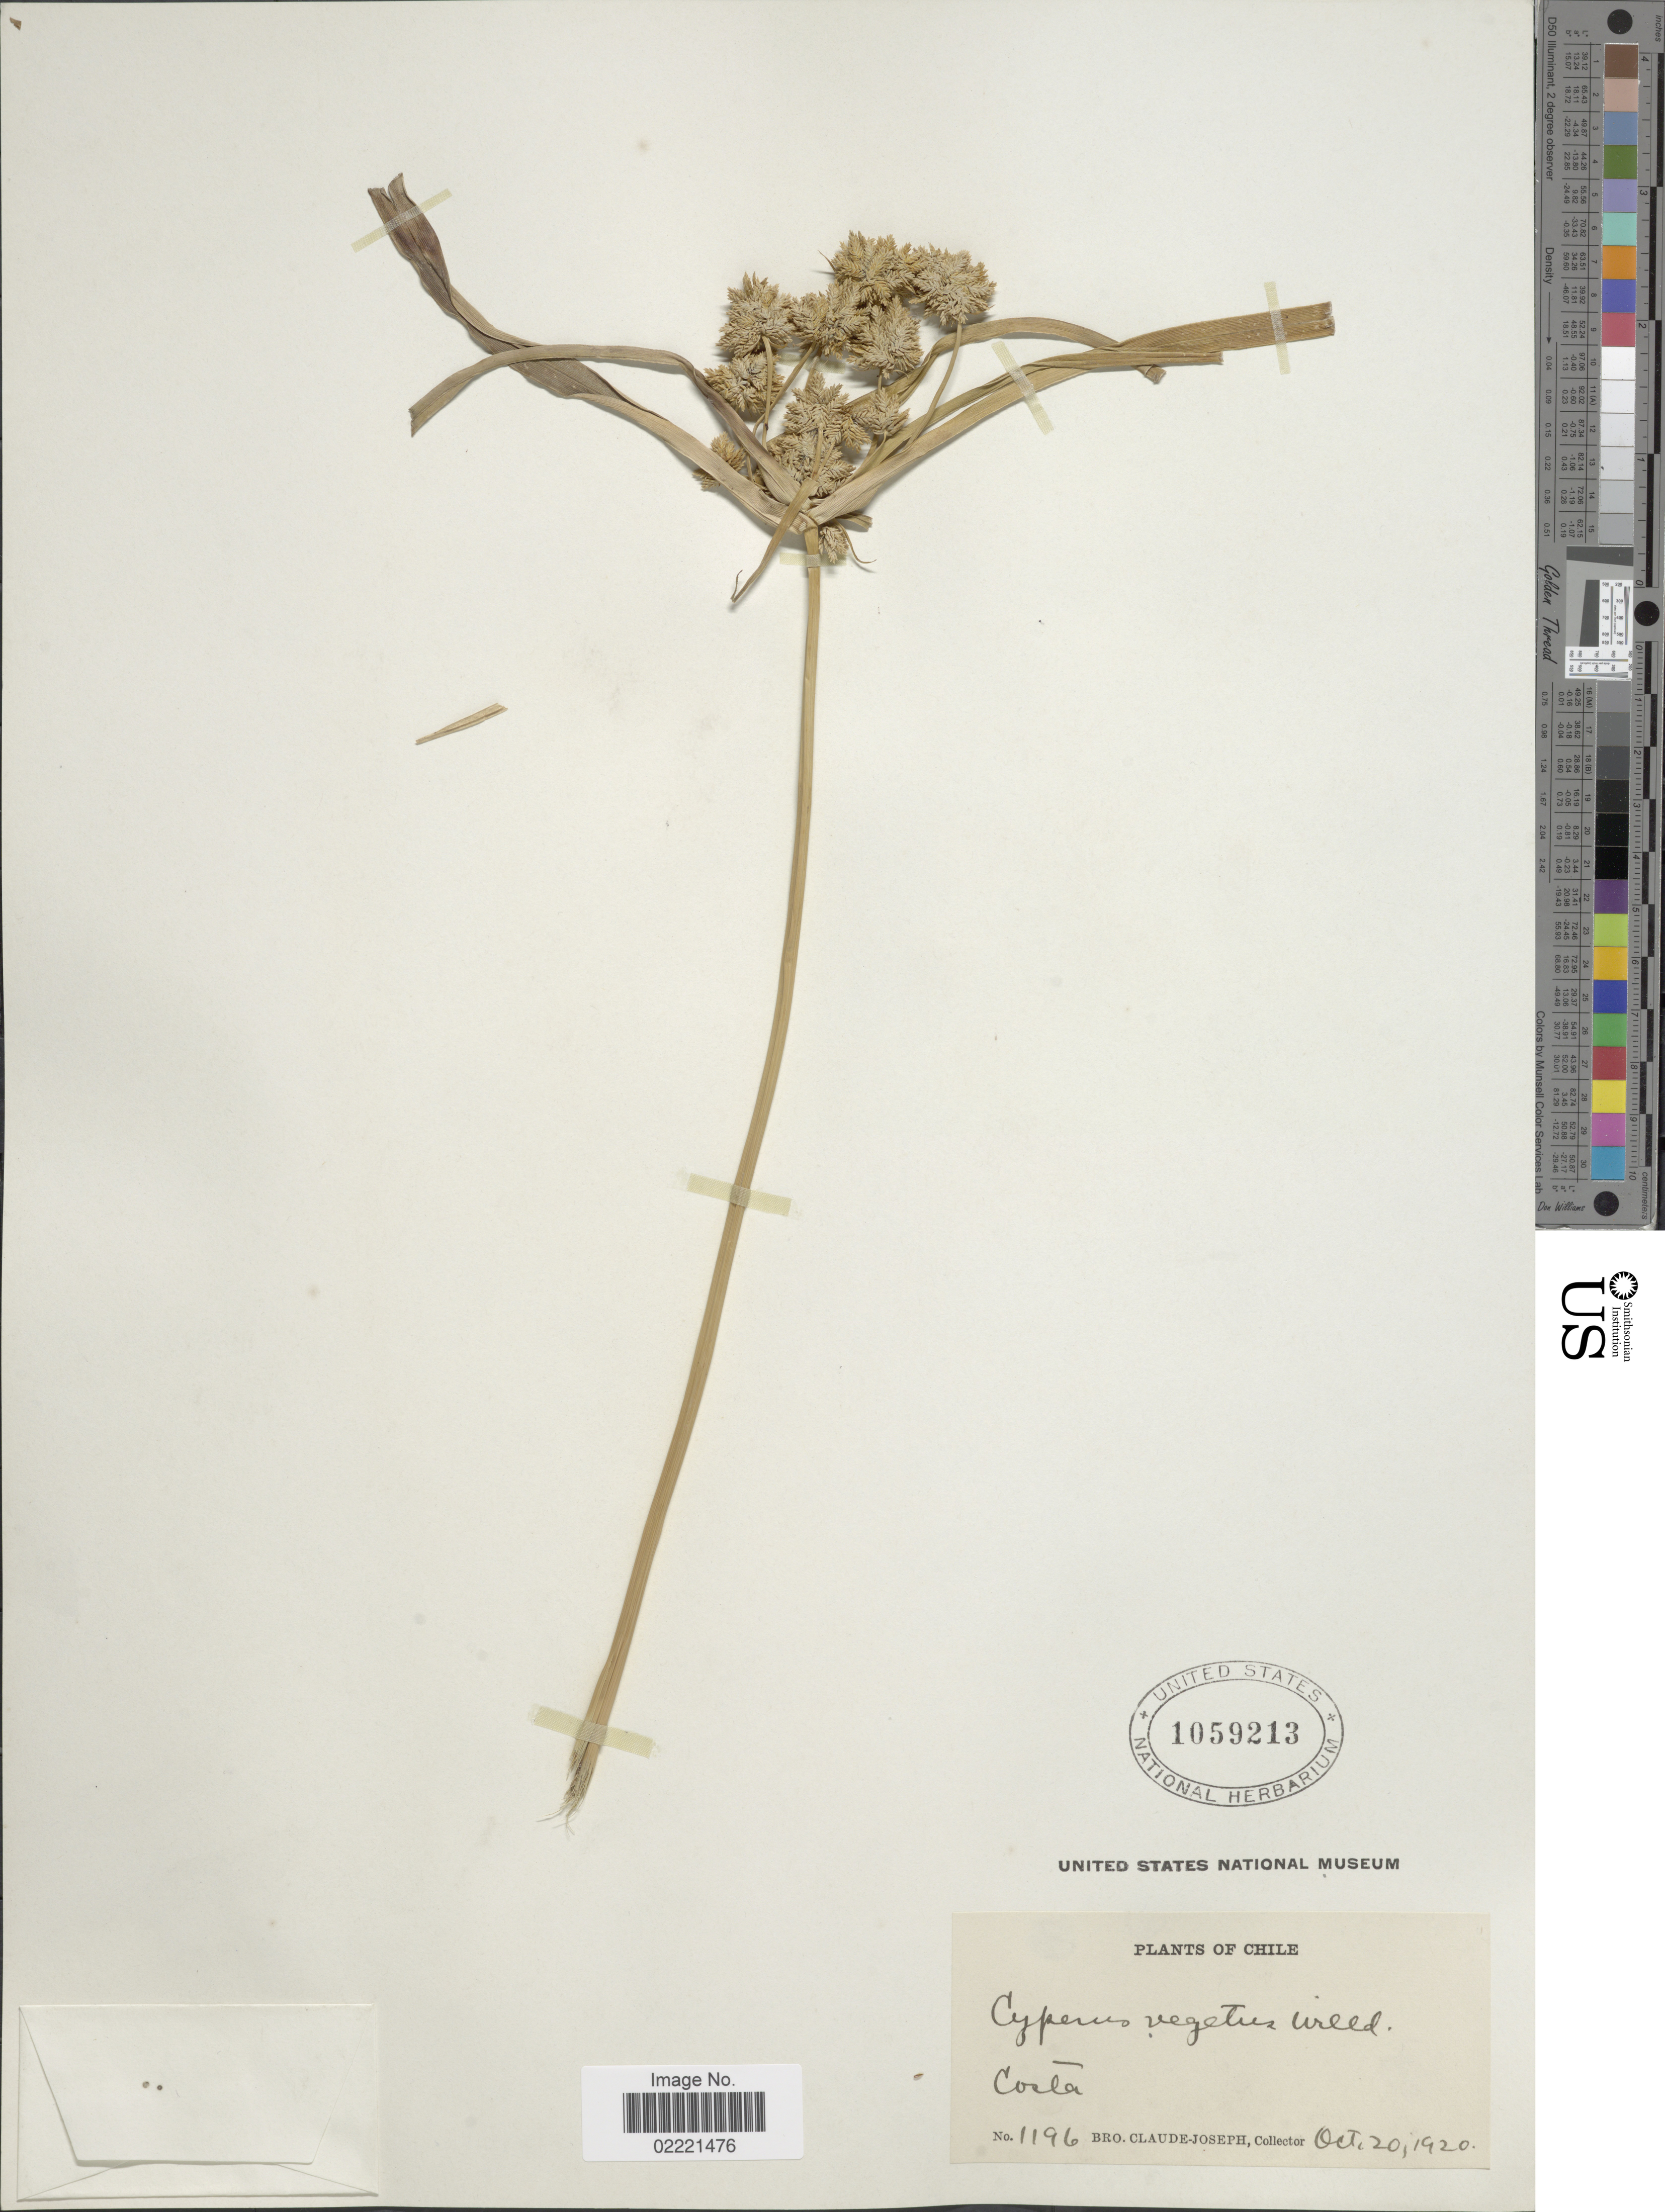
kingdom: Plantae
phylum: Tracheophyta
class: Liliopsida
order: Poales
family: Cyperaceae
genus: Cyperus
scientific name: Cyperus eragrostis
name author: Lam.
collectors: Bro. Claude-Joseph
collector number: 1196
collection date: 1920-10-20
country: Chile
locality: Costa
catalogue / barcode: US 1059213